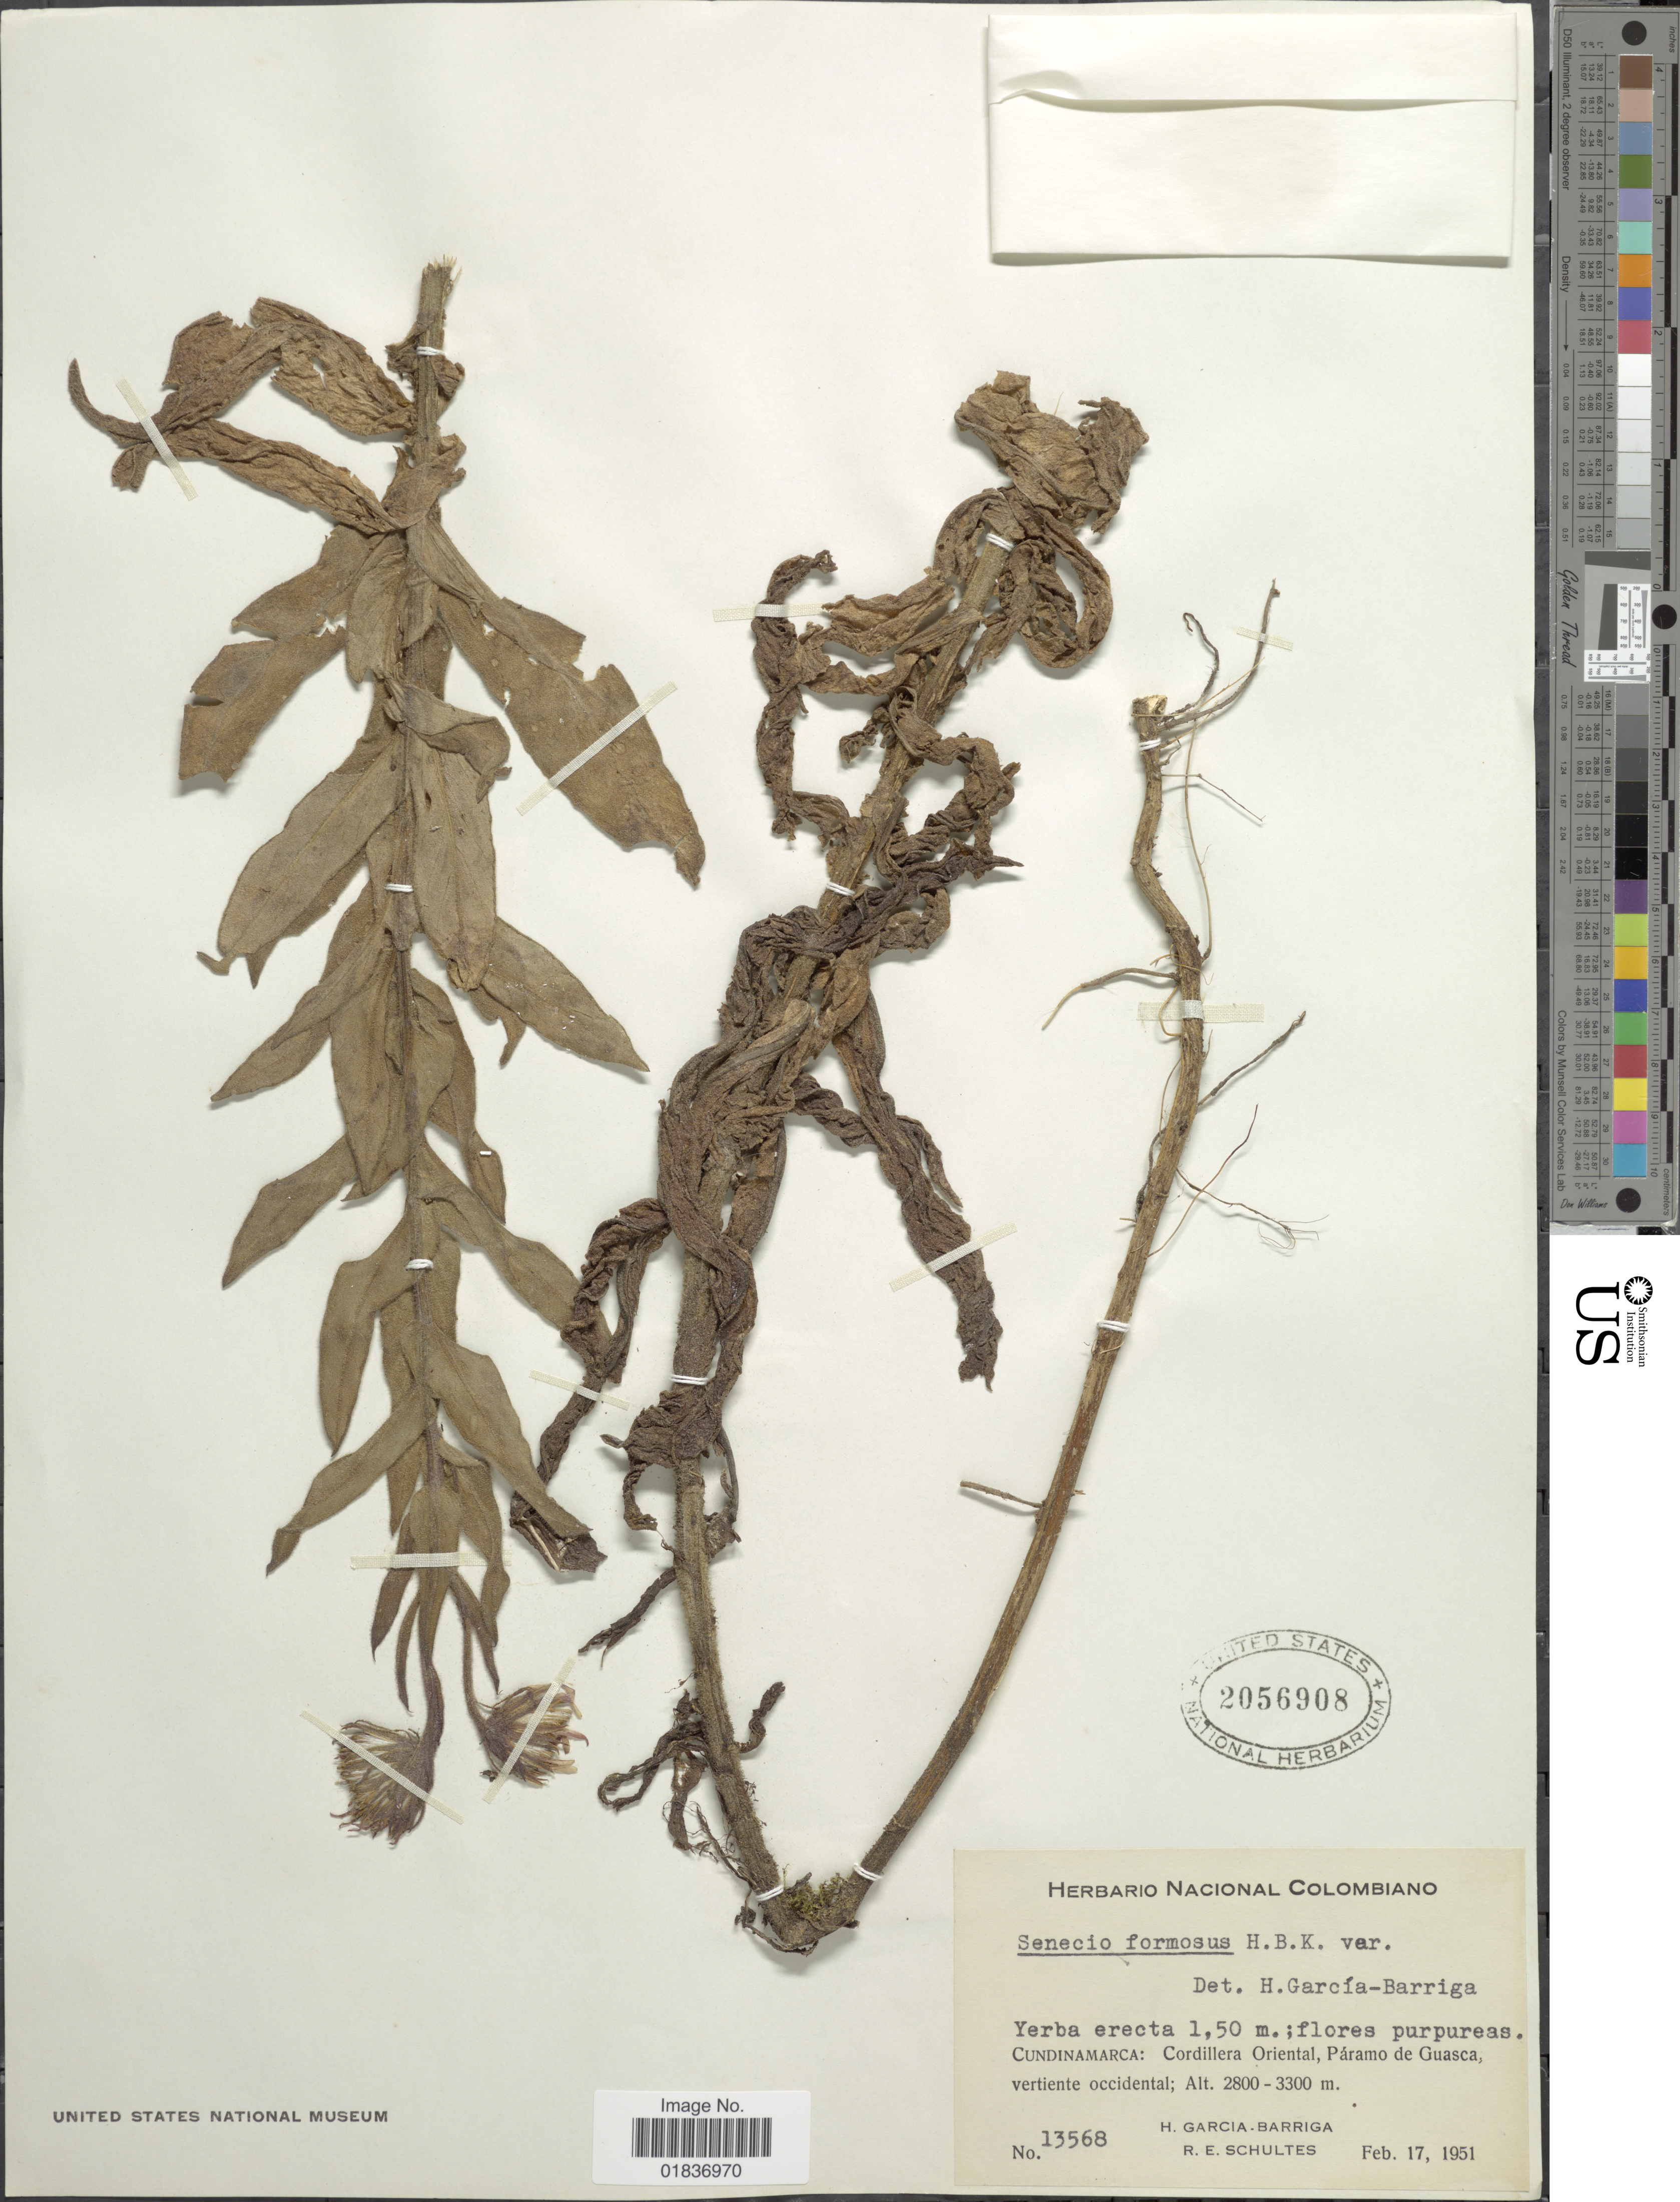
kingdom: Plantae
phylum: Tracheophyta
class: Magnoliopsida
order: Asterales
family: Asteraceae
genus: Senecio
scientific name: Senecio wedglacialis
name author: Cuatrec.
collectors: H. García Barriga & R. E. Schultes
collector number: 13568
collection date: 1951-02-17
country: Colombia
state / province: Cundinamarca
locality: Cundinamarca: Cordillera Oriental, Paramo de Guasca, vertiente occidental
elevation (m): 2800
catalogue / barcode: US 2056908